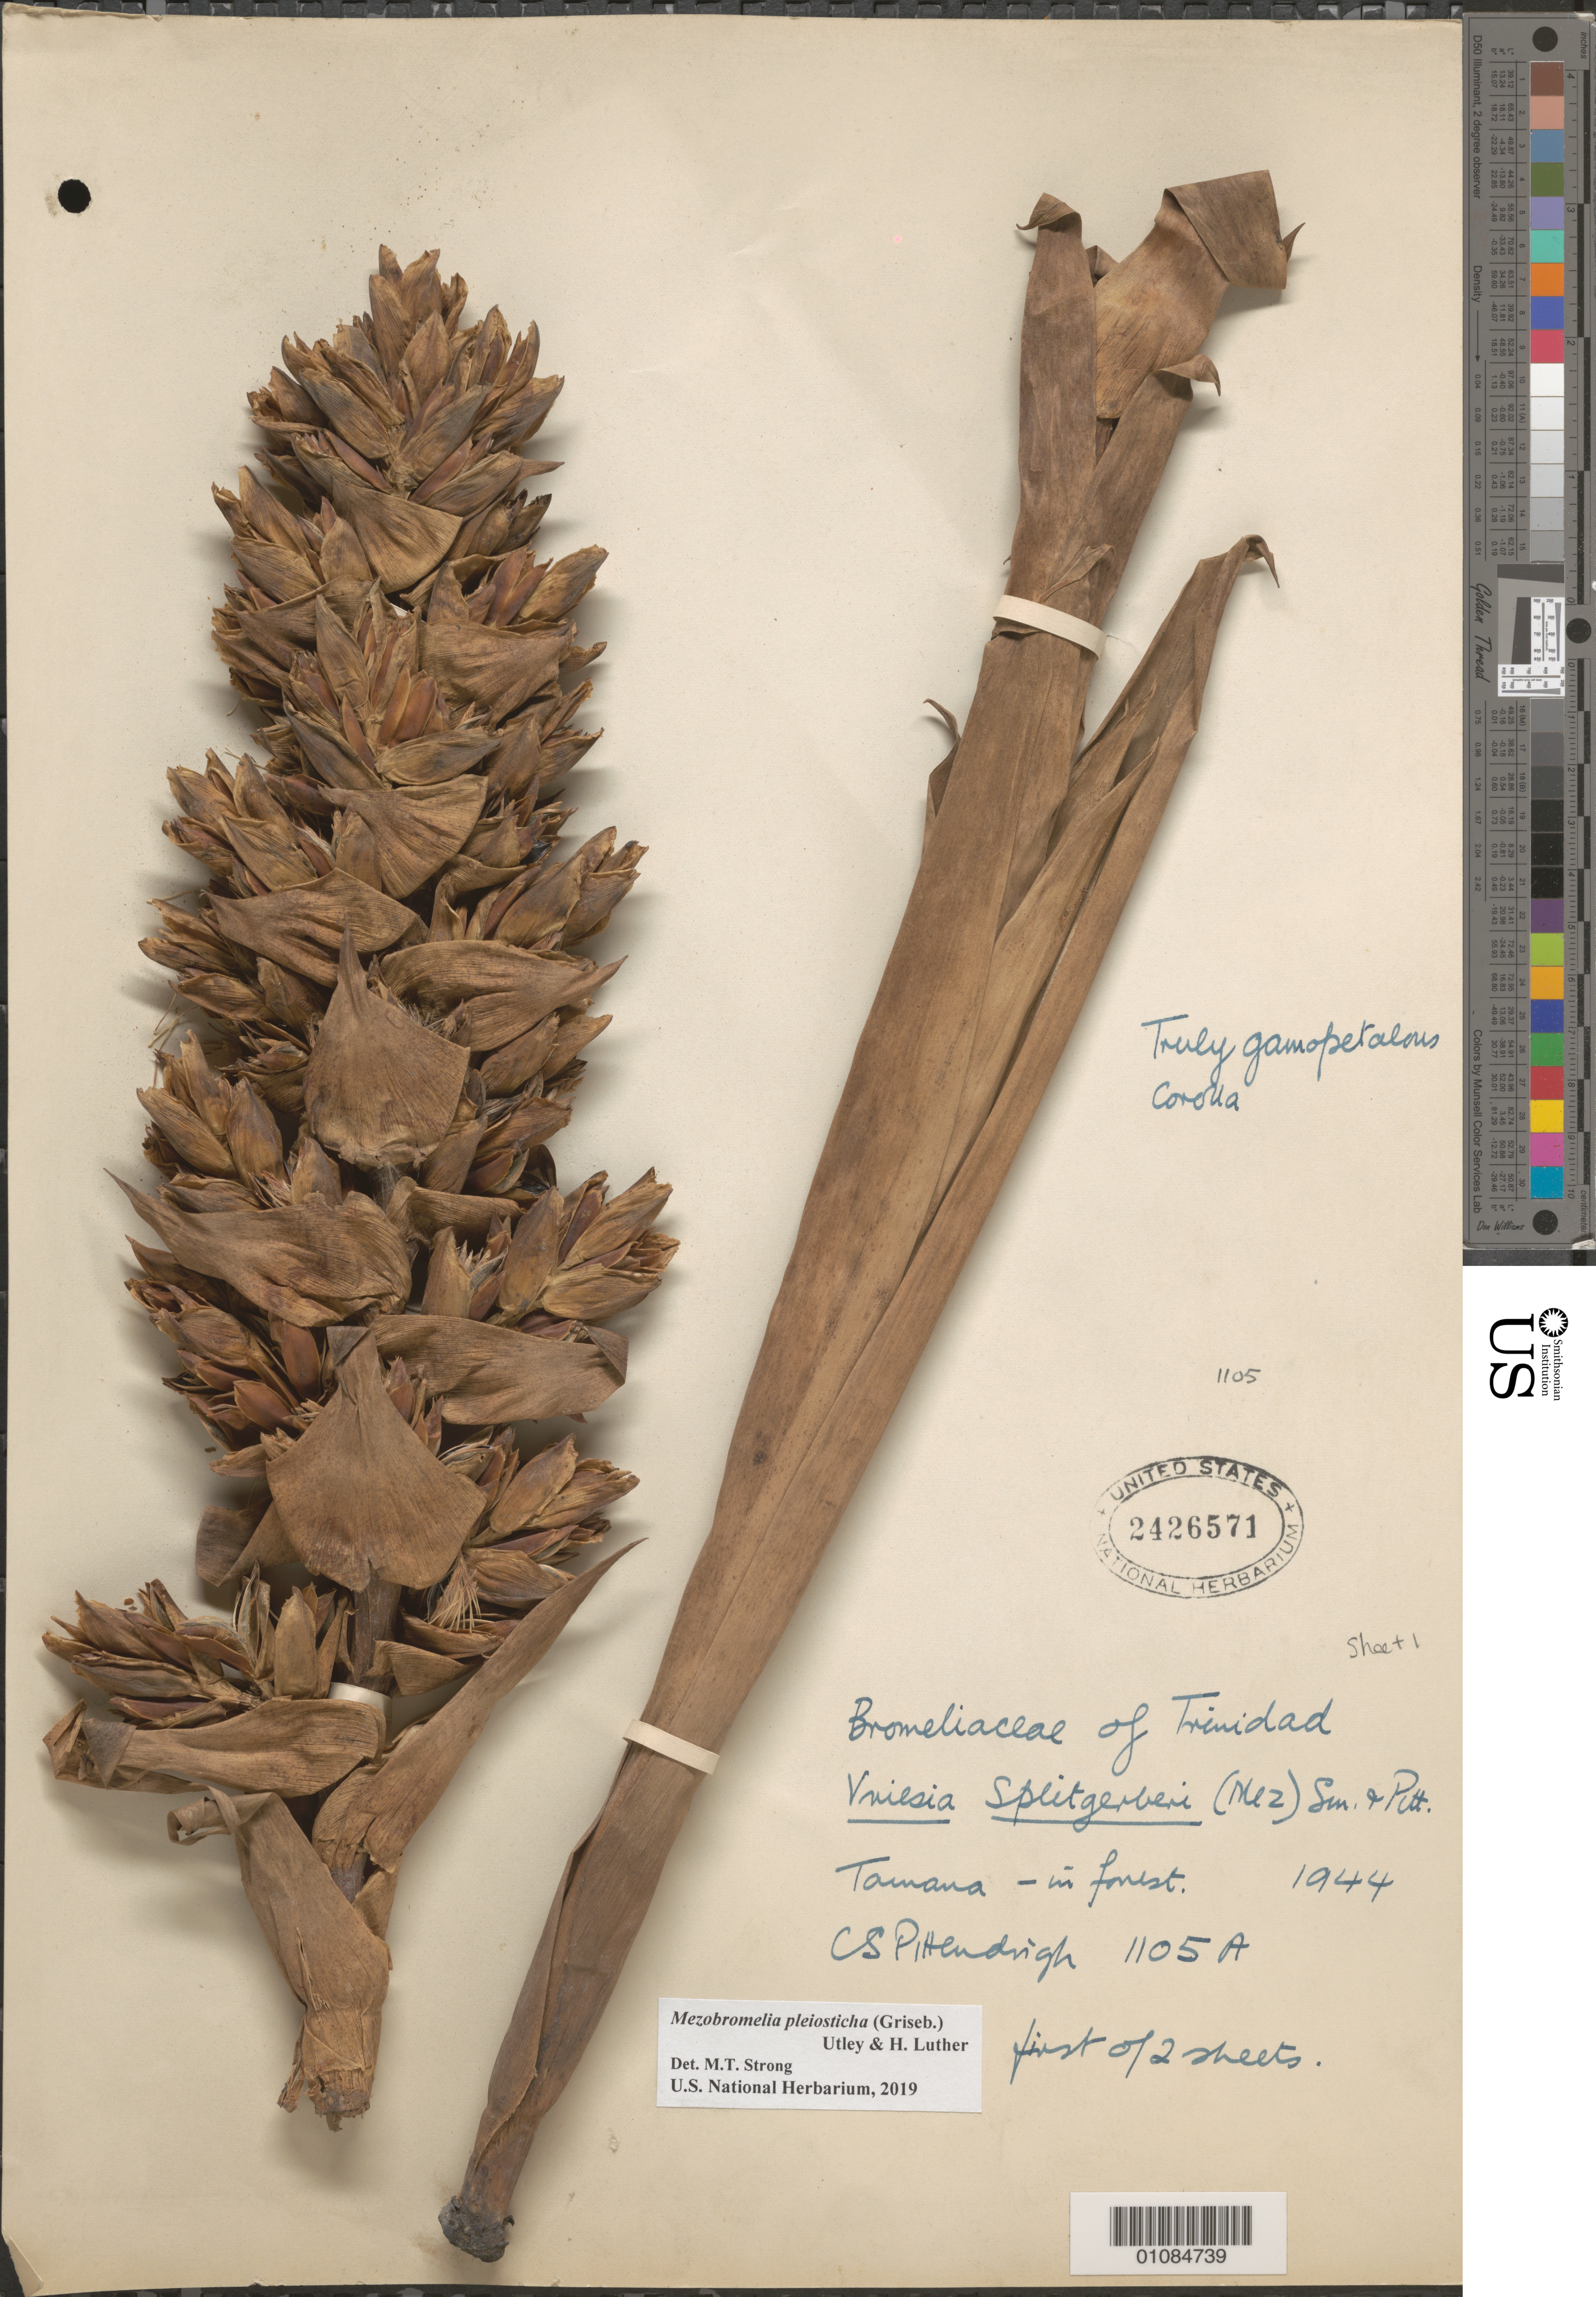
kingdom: Plantae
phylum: Tracheophyta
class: Liliopsida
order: Poales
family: Bromeliaceae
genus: Mezobromelia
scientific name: Mezobromelia pleiosticha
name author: (Griseb.) Utley & H. Luther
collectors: C. S. Pittendrigh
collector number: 1105A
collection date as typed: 1944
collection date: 1944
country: Trinidad and Tobago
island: Trinidad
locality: Tamana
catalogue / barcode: US 2426571